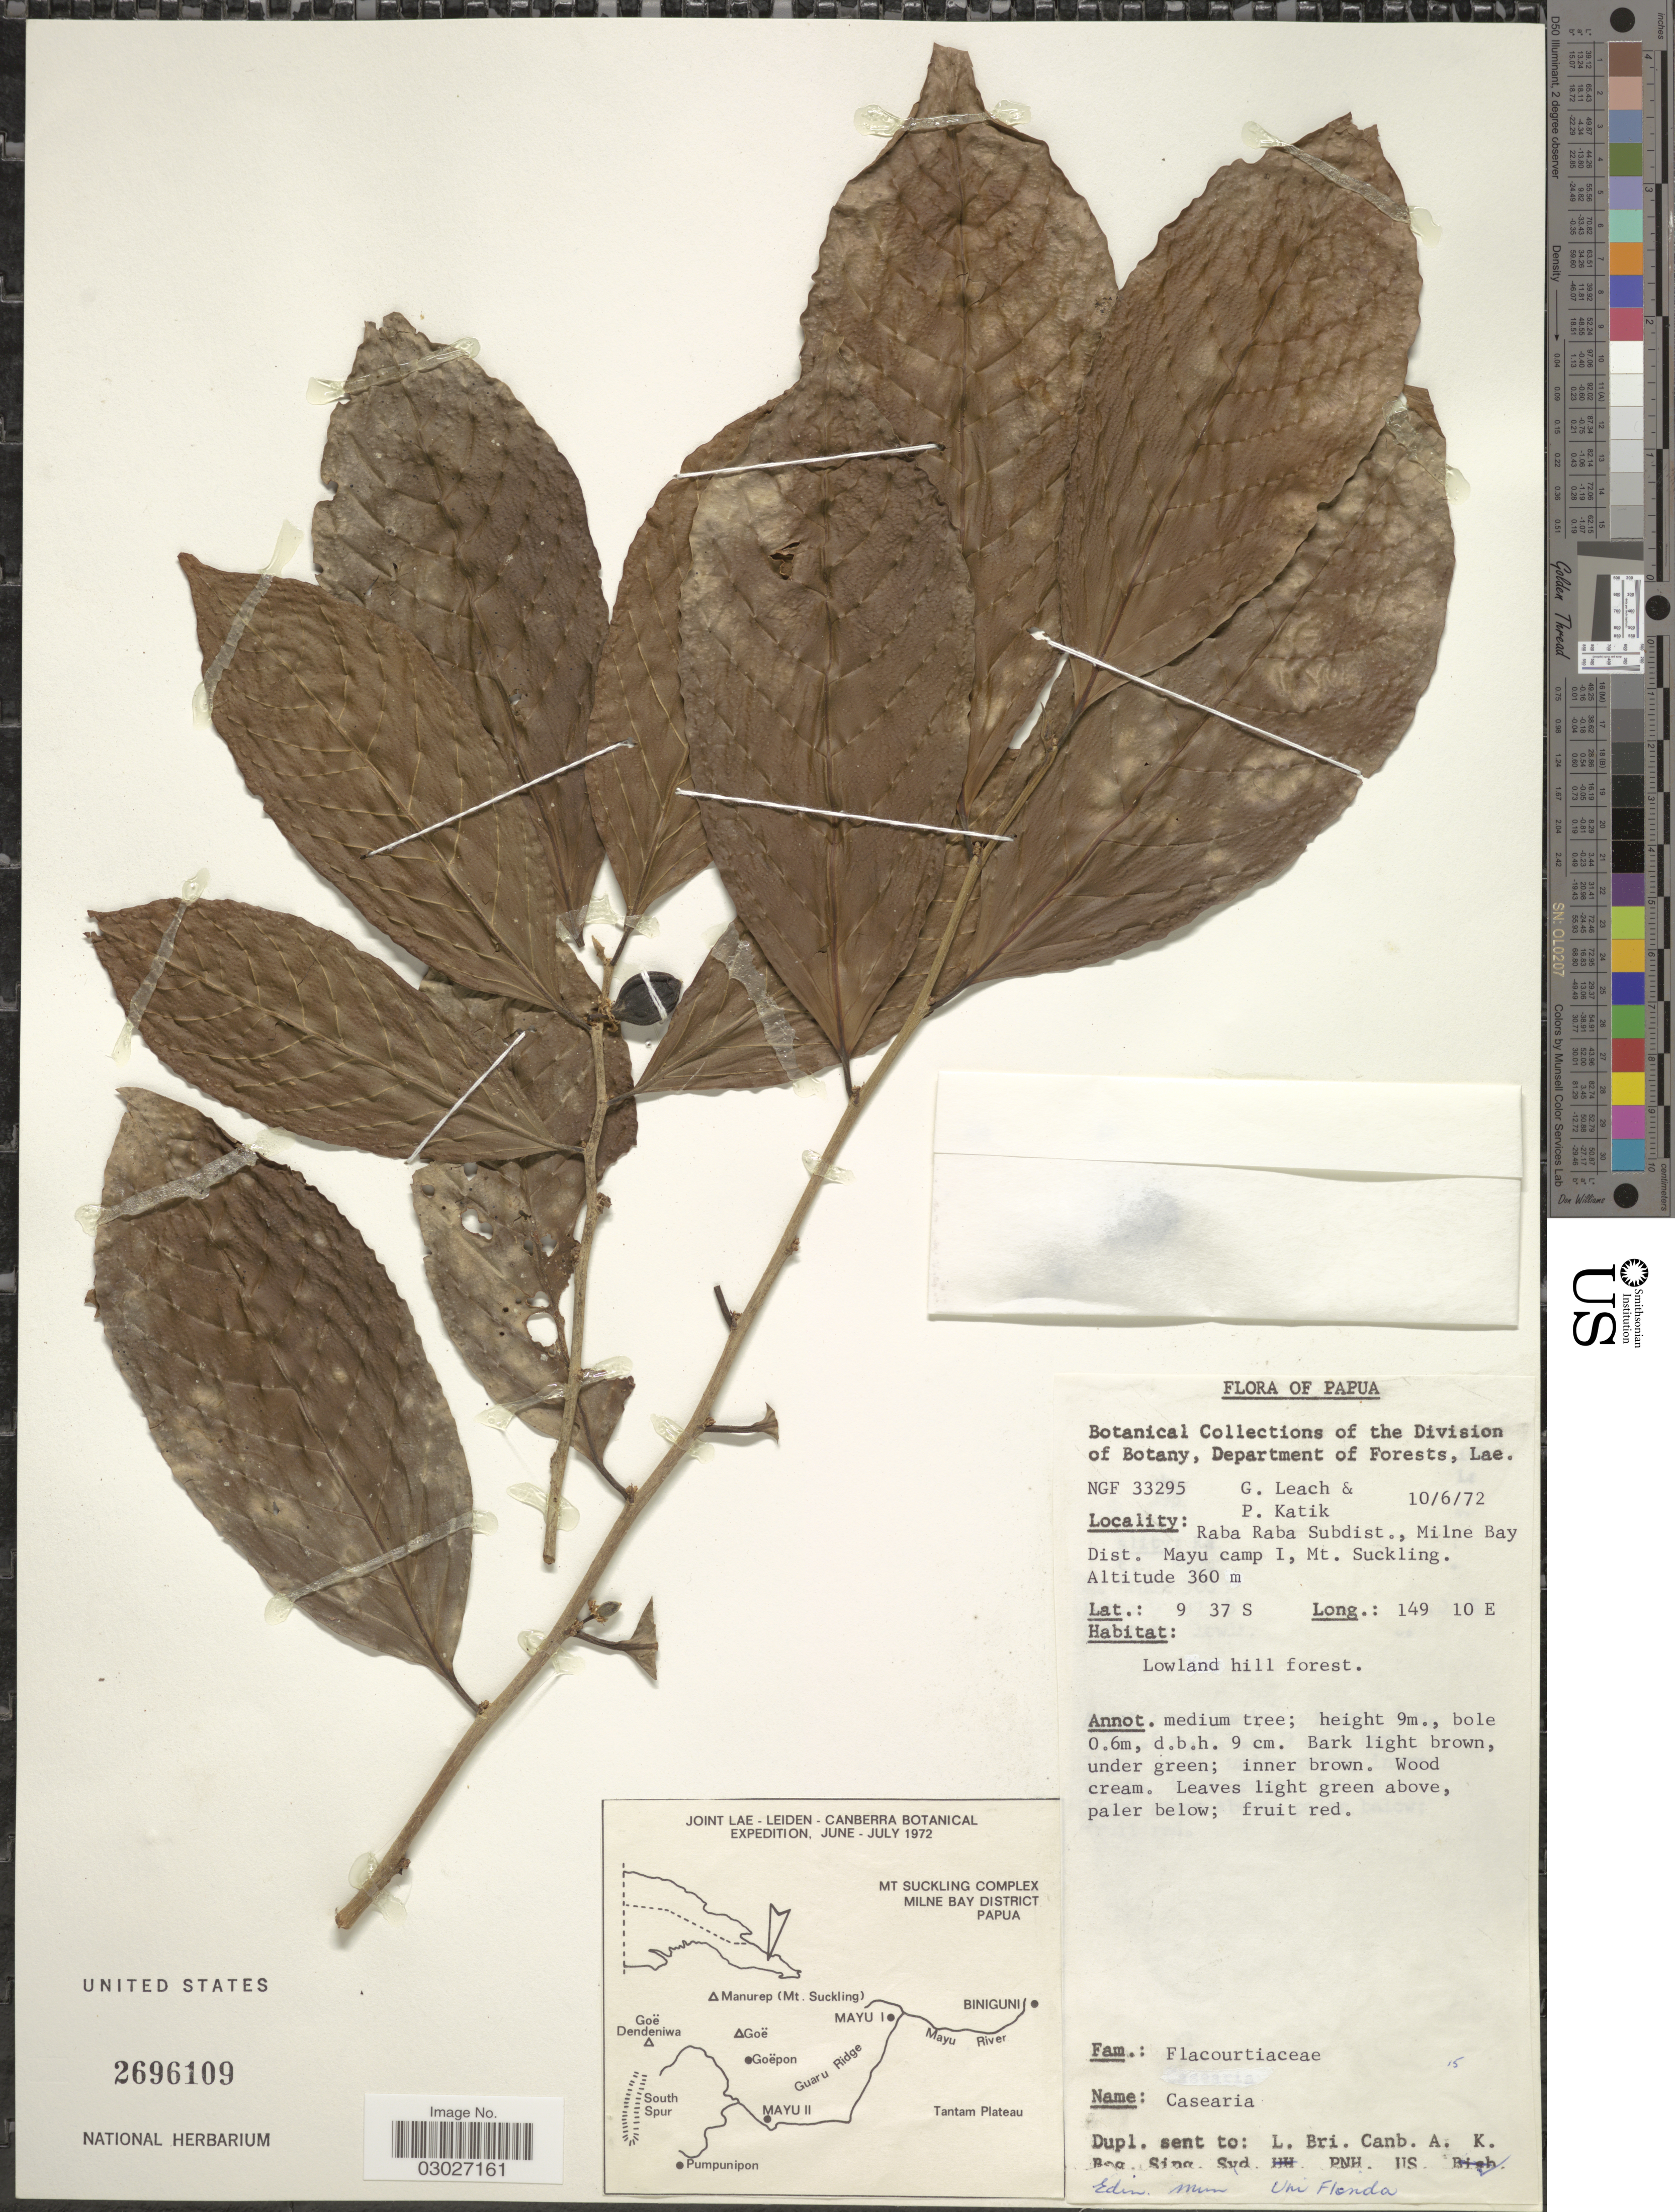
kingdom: Plantae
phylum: Tracheophyta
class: Magnoliopsida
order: Malpighiales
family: Salicaceae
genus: Casearia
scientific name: Casearia sp.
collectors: G. Leach & P. Katik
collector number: NGF33295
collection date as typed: Transcribed d/m/y: 10/6/72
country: Papua New Guinea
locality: Papua, Raba Raba Subdist., Milne Bay Dist. Mayu camp I, Mt. Suckling.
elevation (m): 360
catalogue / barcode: US 2696109